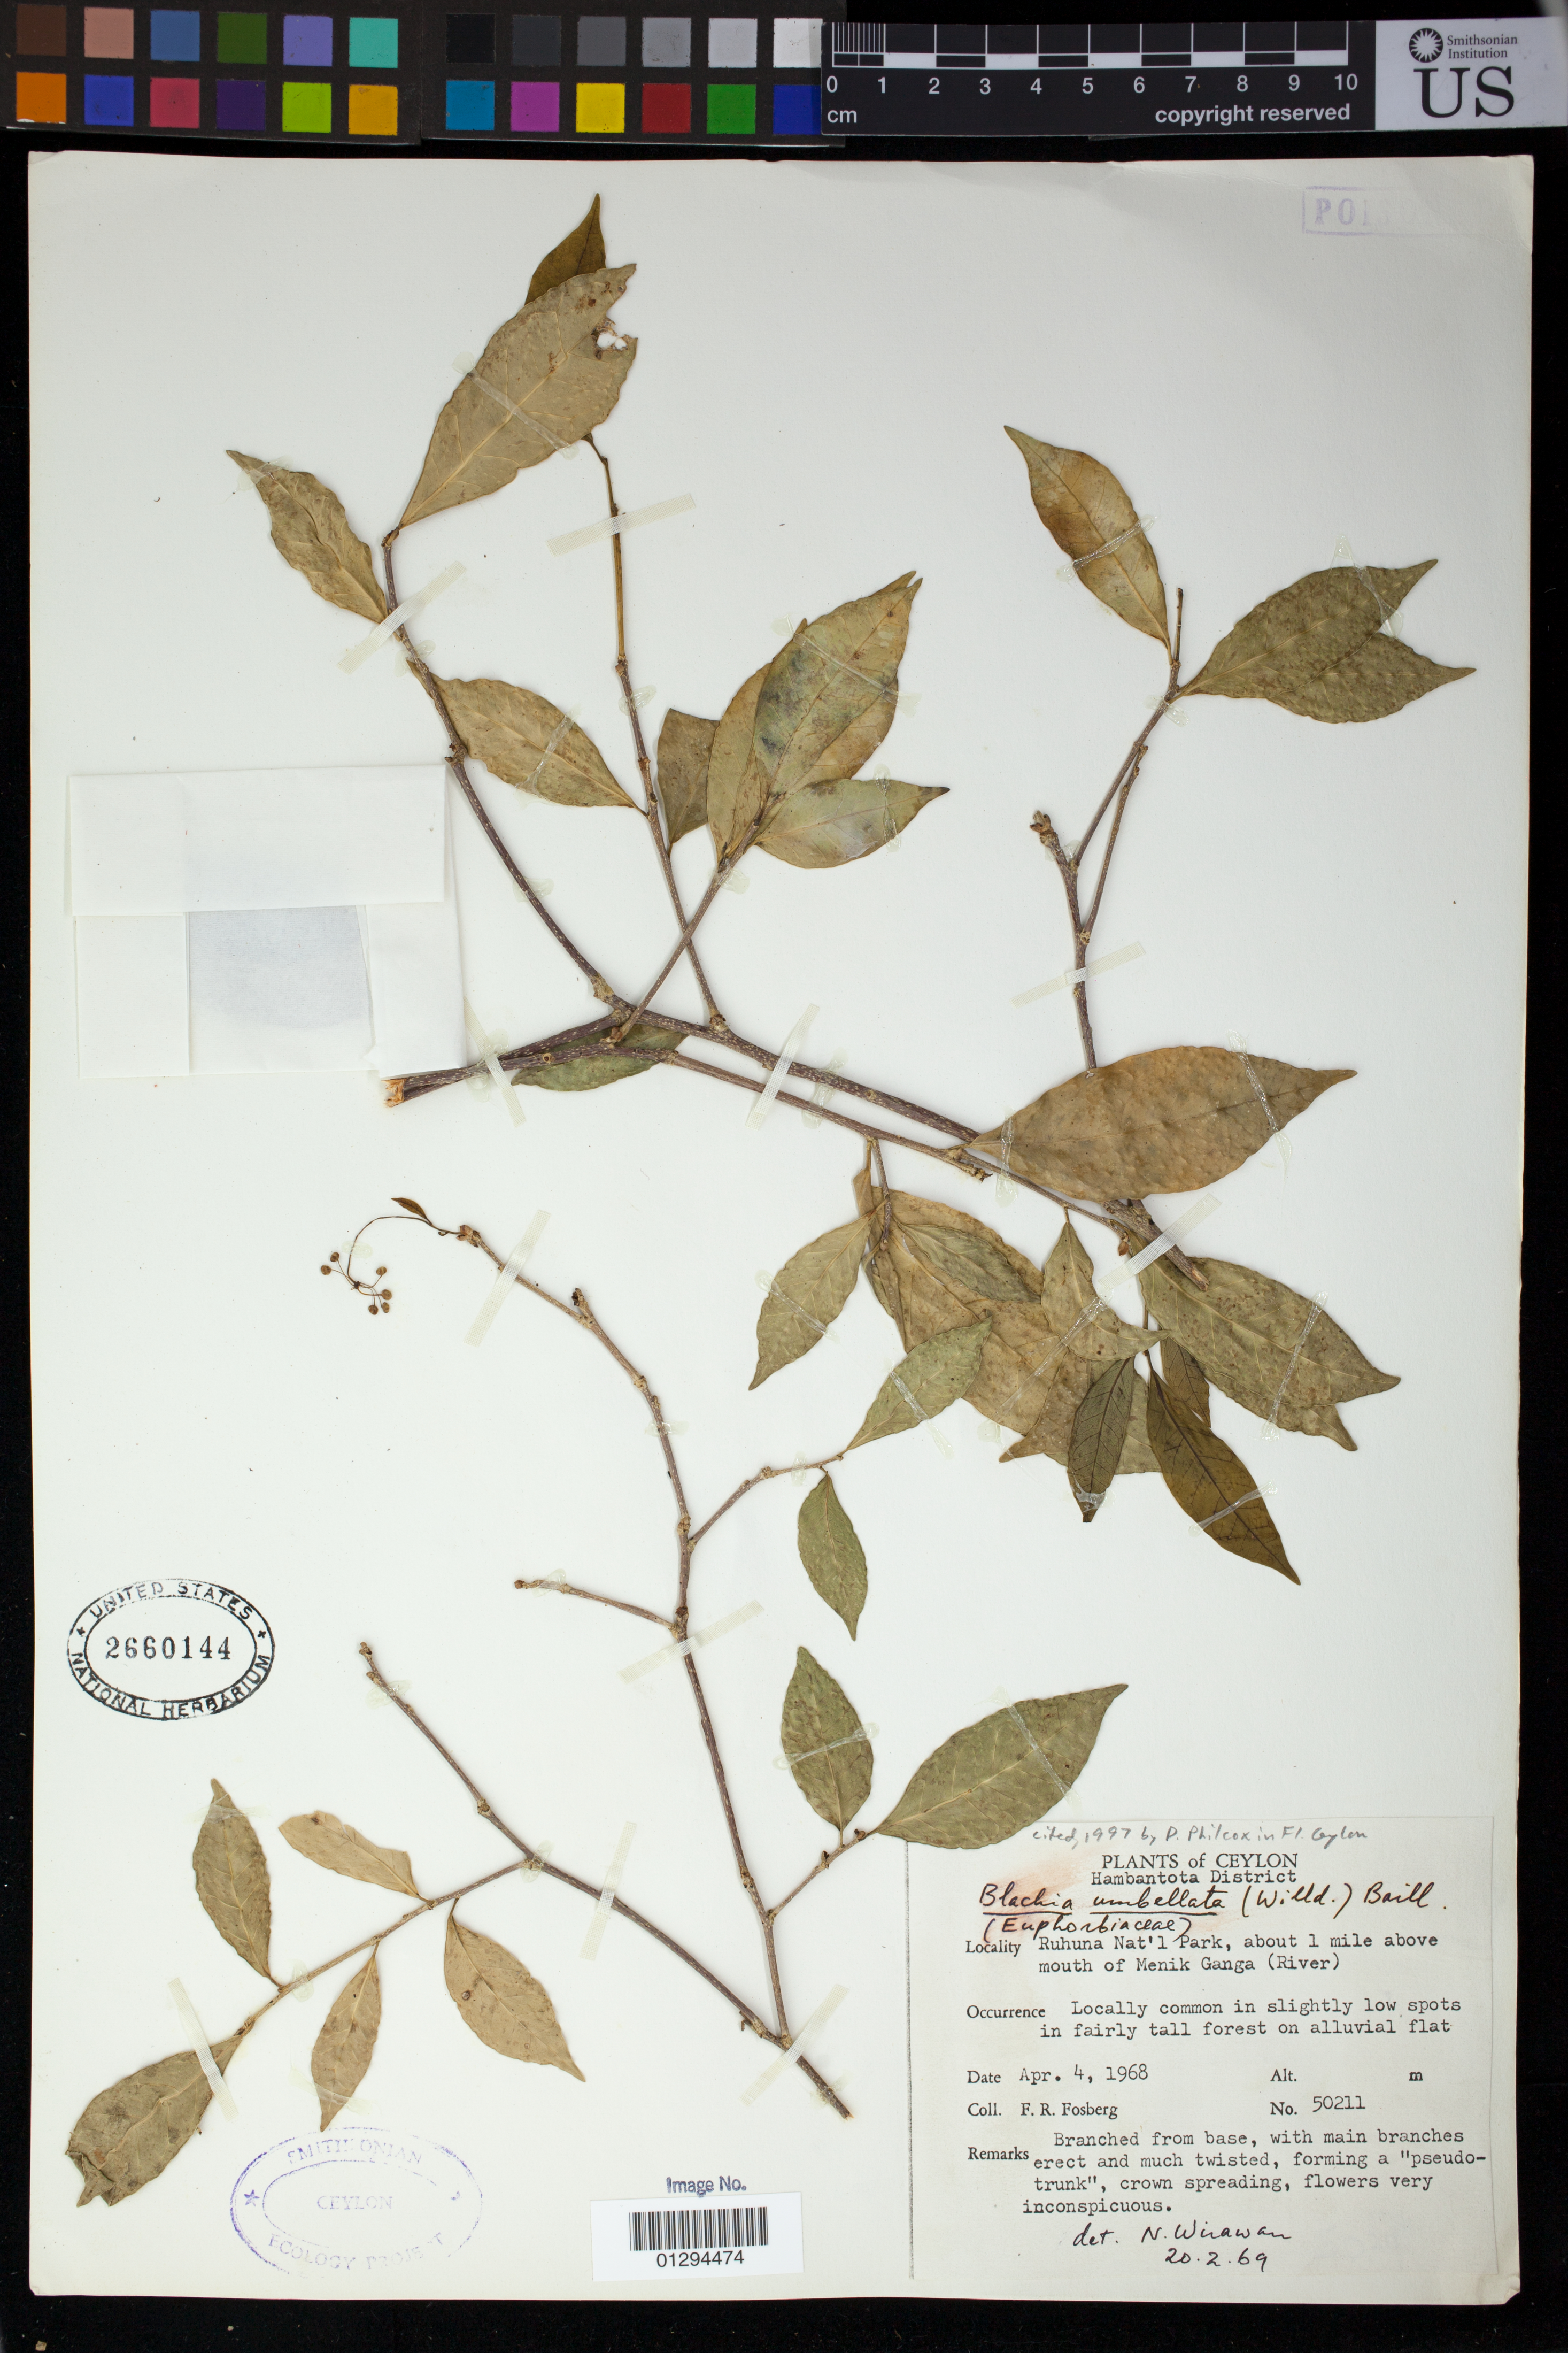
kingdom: Plantae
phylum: Tracheophyta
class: Magnoliopsida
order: Malpighiales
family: Euphorbiaceae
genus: Blachia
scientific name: Blachia umbellata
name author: (Willd.) Baill.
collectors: F. R. Fosberg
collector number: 50211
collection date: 1968-04-04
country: Sri Lanka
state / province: Southern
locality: Ruhuna Nat'l Park, about 1 mile above mouth of Menik Ganga (River), Hambantota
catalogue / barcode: US 2660144